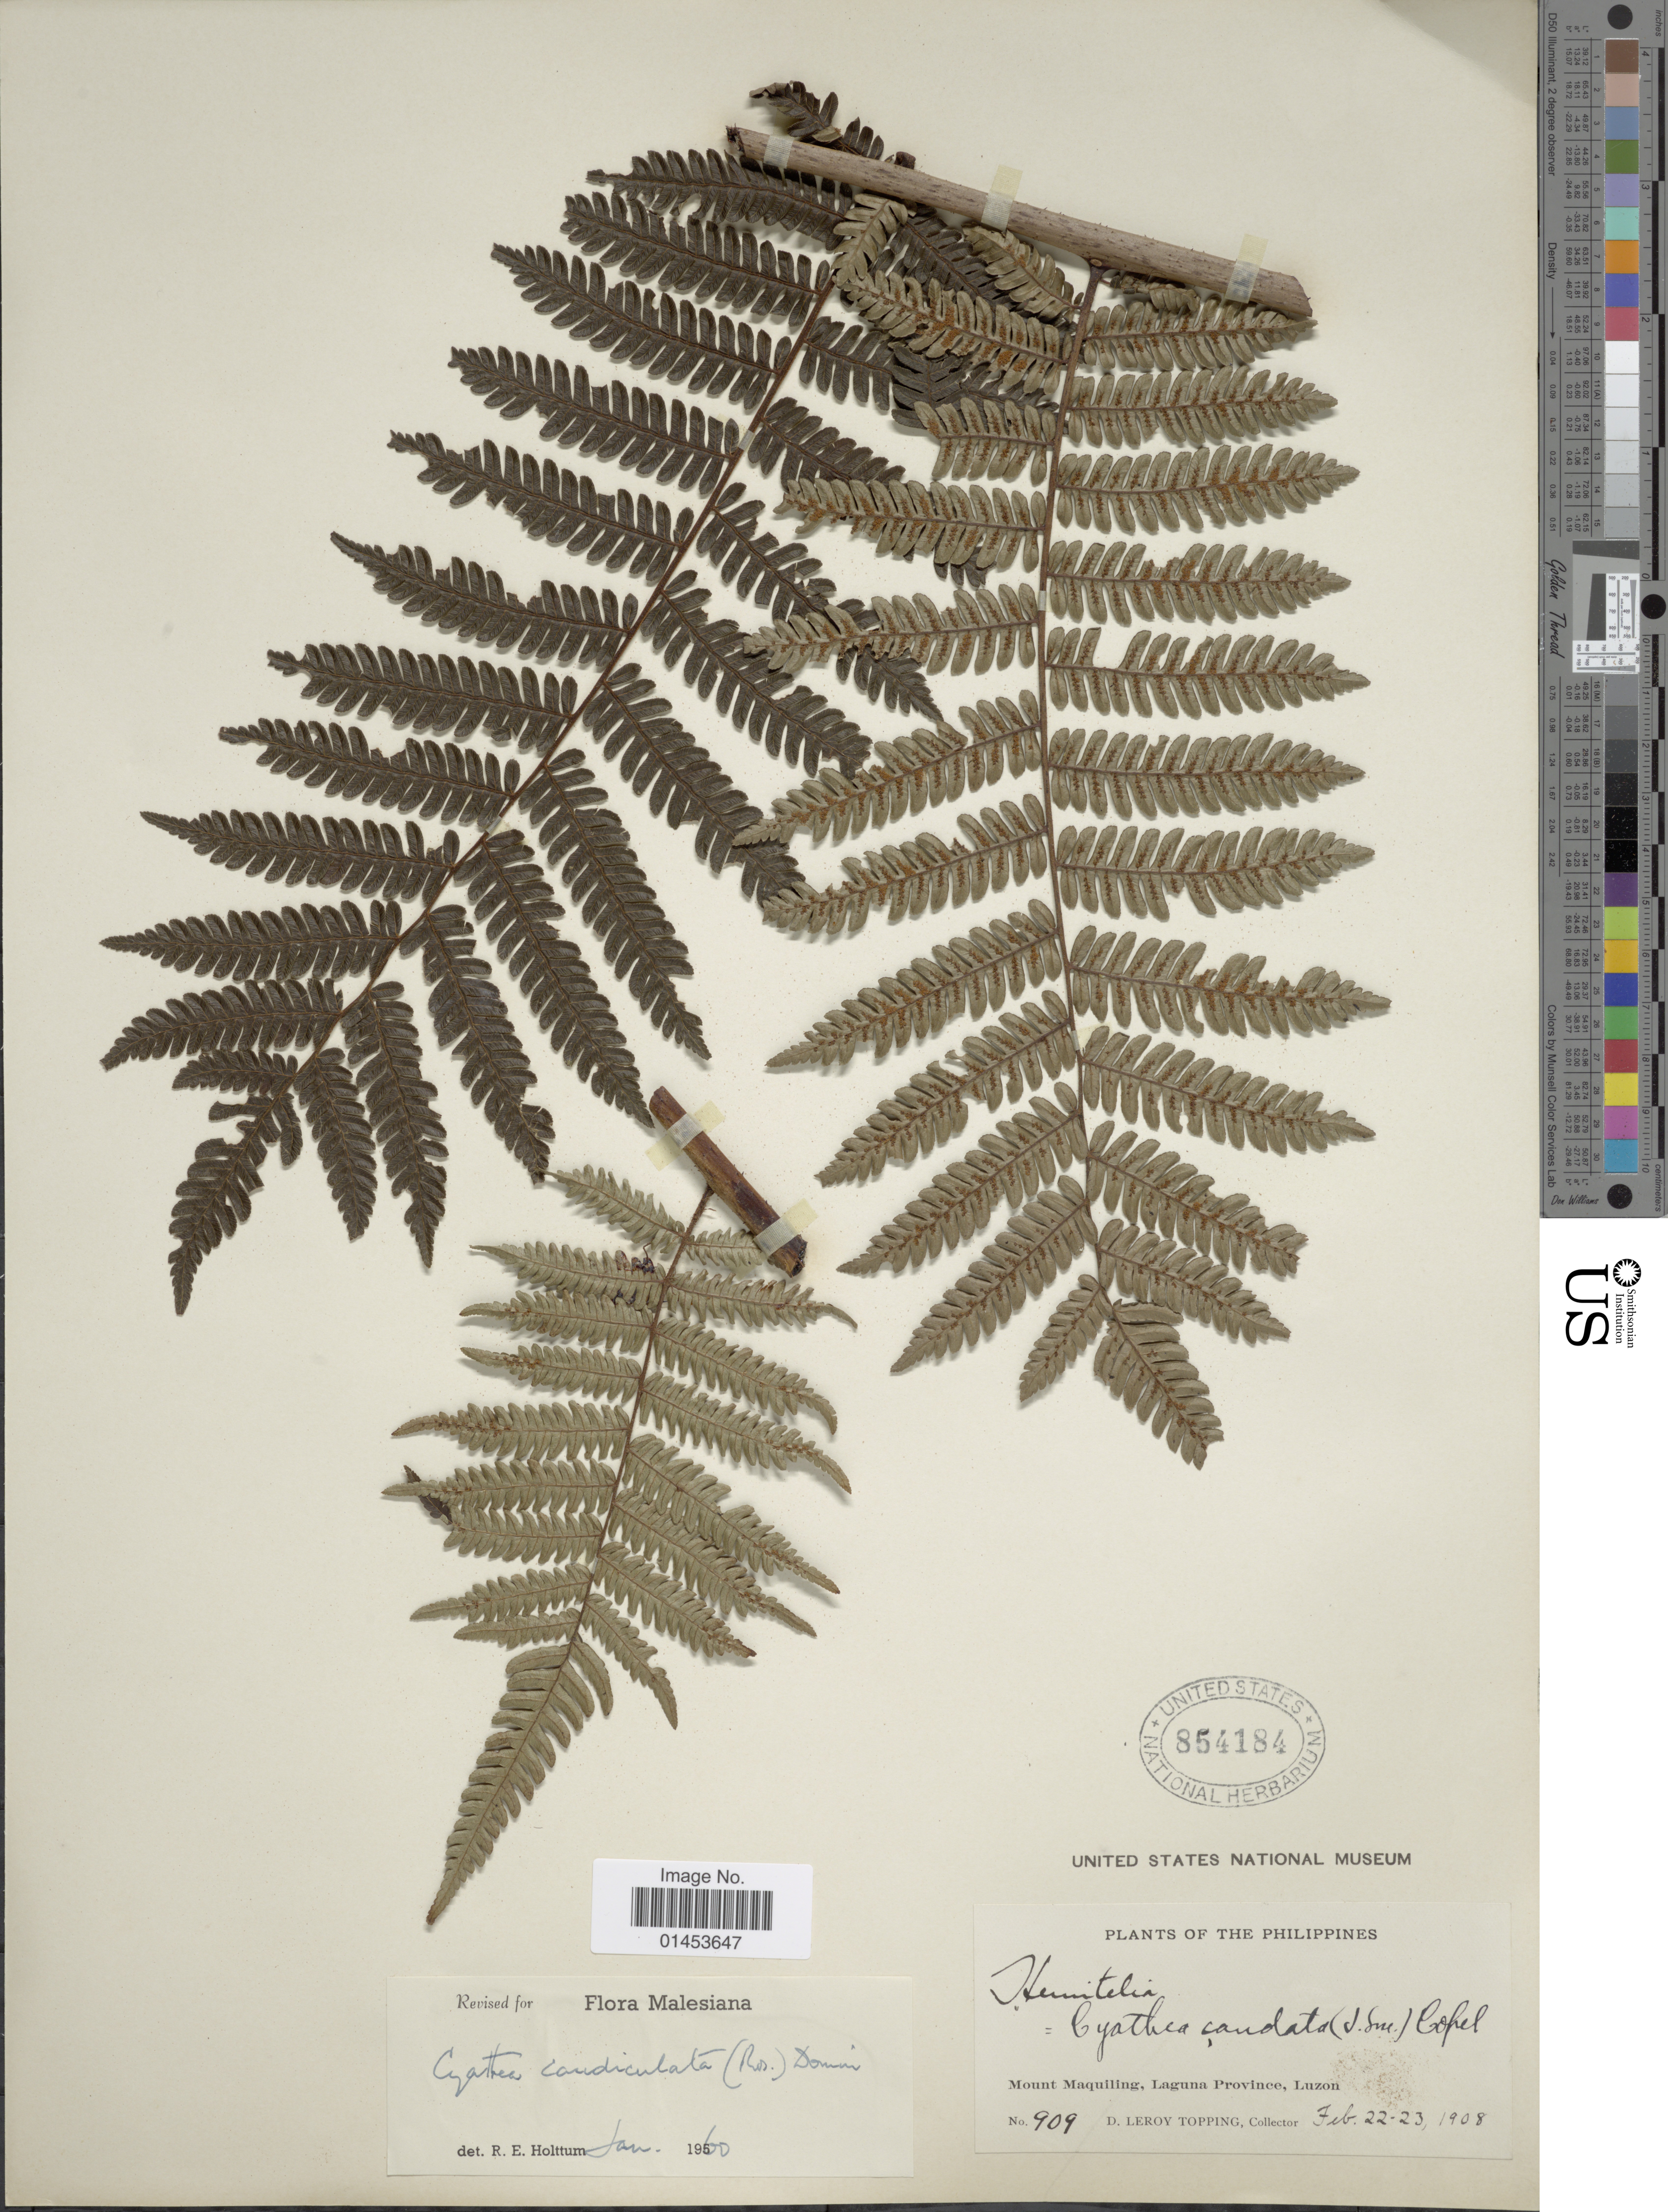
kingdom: Plantae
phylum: Tracheophyta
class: Polypodiopsida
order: Cyatheales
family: Cyatheaceae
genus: Cyathea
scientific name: Cyathea caudiculata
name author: (Rosenst.) Domin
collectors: D. L. Topping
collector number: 909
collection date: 1908-02-22/1908-02-23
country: Philippines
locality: Mount Maquilling, Laguna Province, Luzon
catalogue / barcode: US 854184